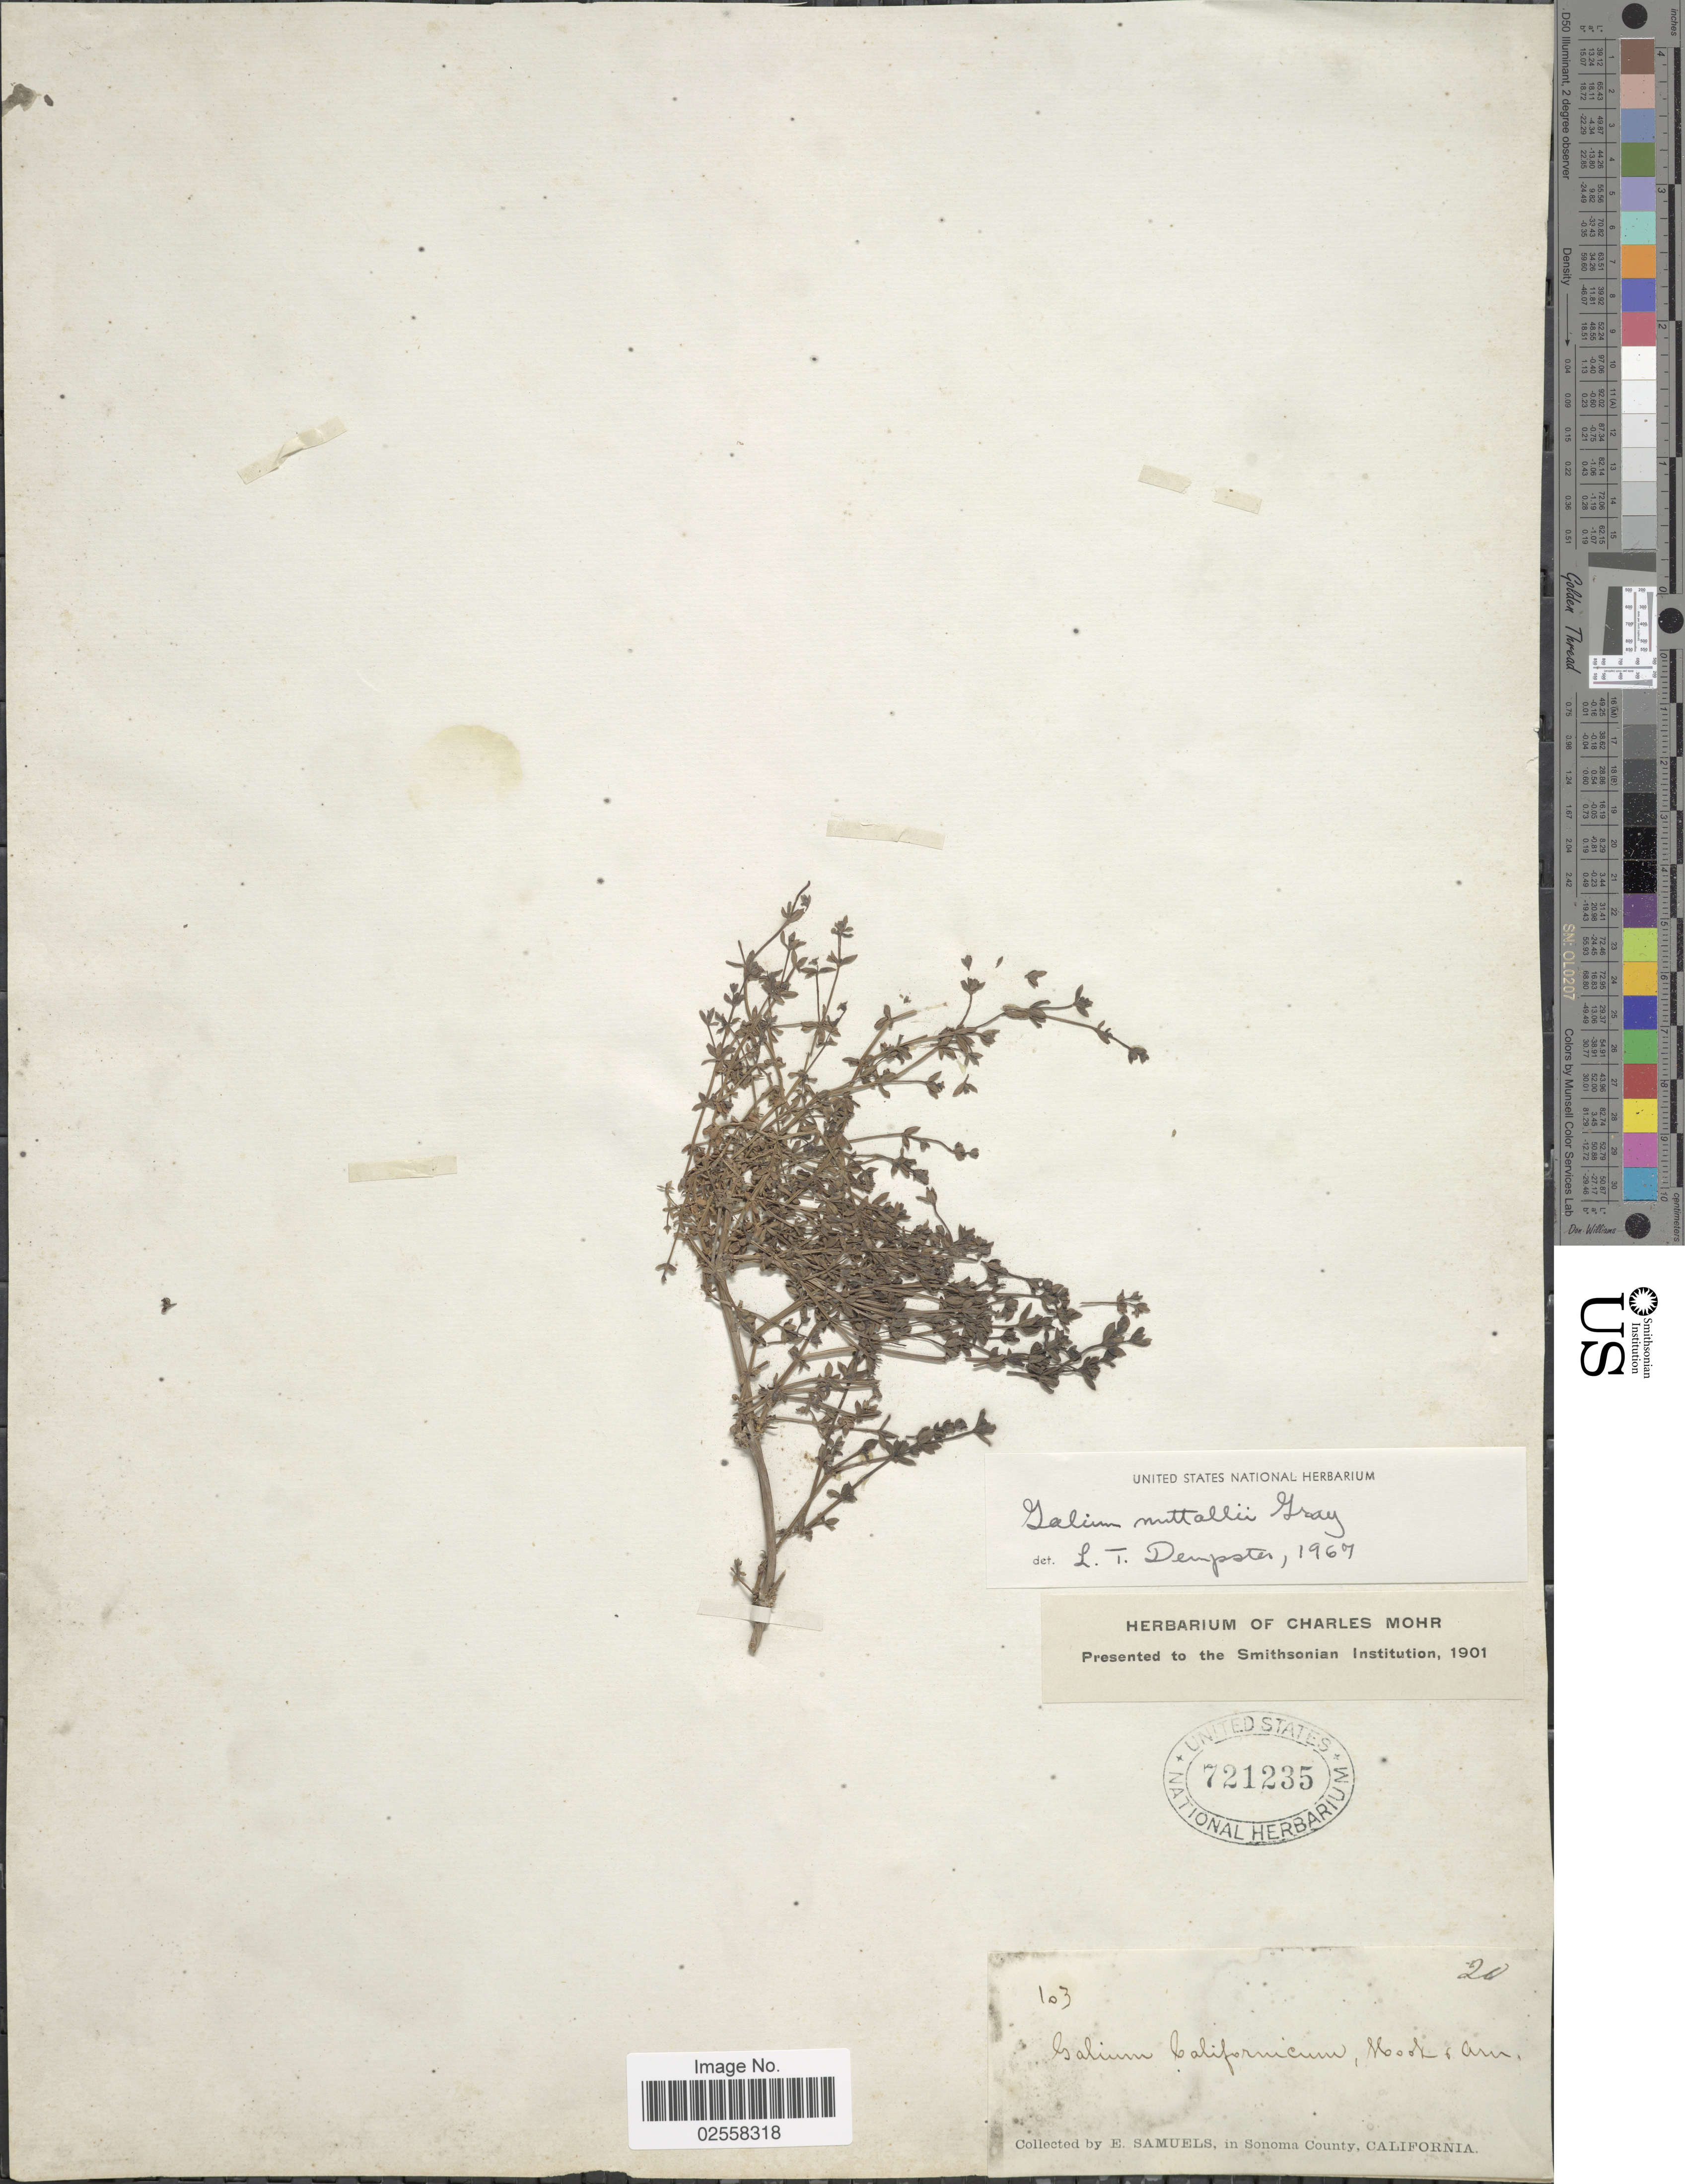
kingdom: Plantae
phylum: Tracheophyta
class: Magnoliopsida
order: Gentianales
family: Rubiaceae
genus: Galium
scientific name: Galium nuttallii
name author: A. Gray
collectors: E. Samuels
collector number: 103/20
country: United States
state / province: California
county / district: Sonoma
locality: Sonoma County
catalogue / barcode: US 721235